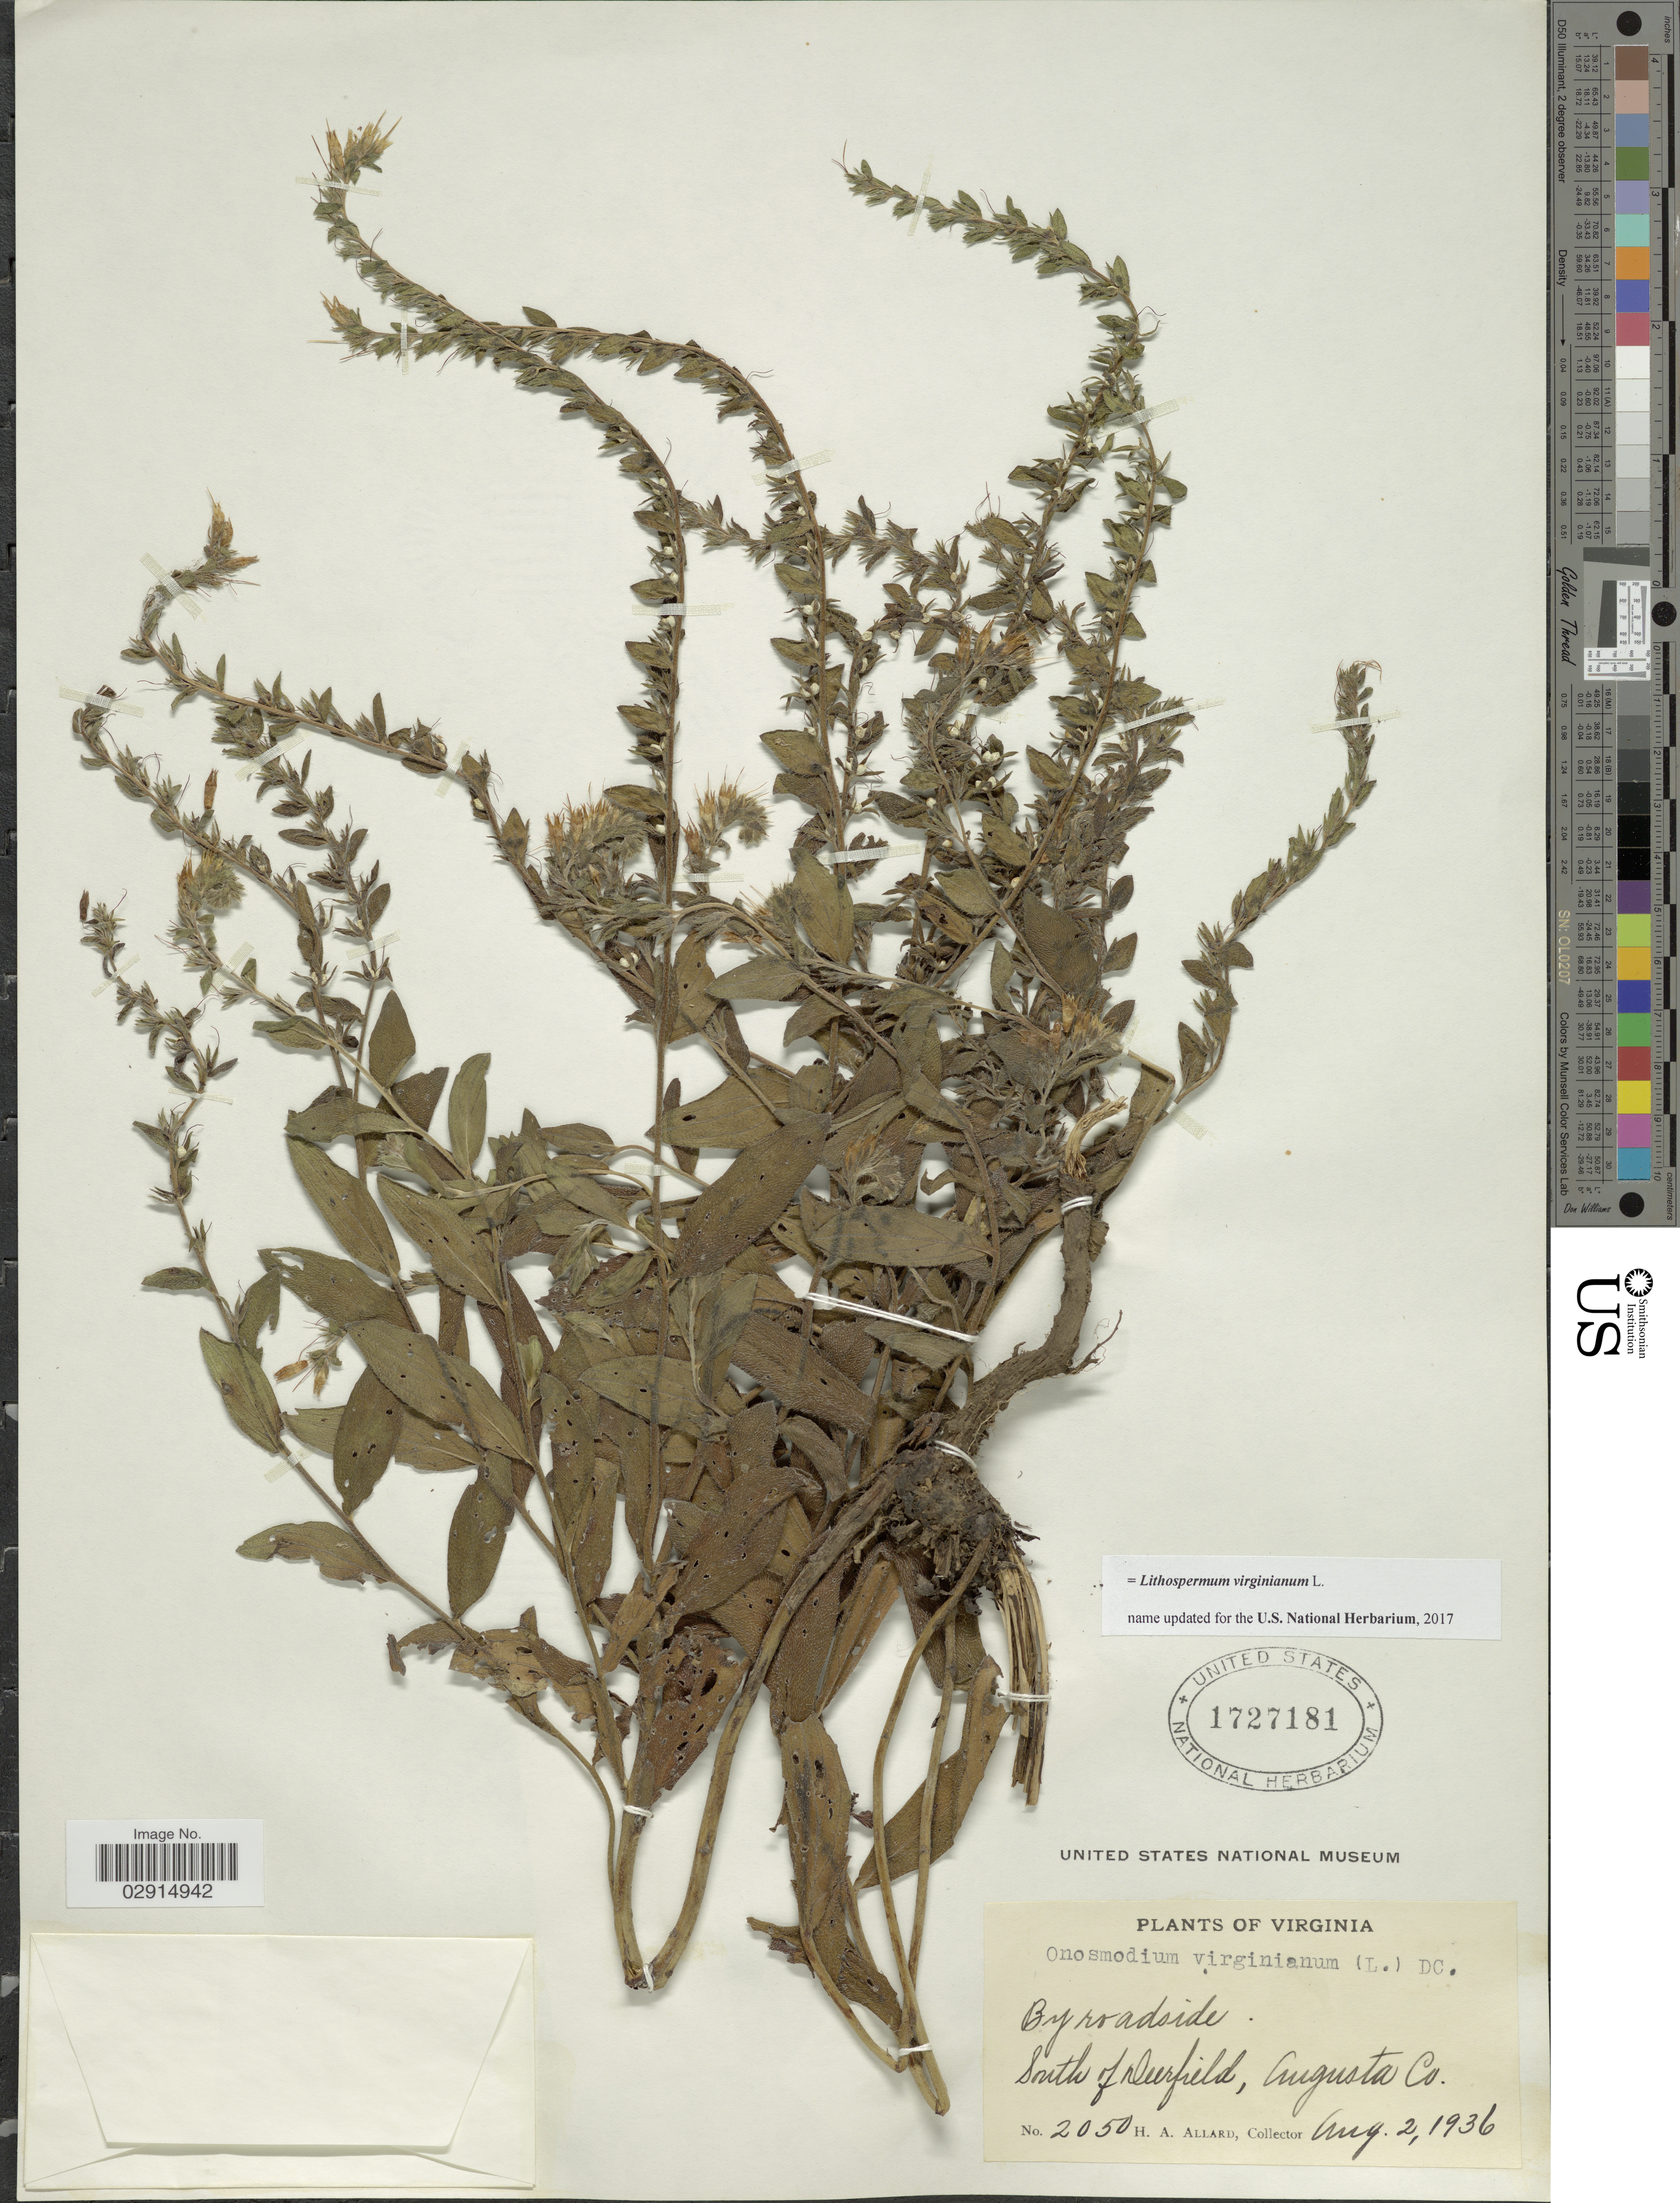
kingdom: Plantae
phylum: Tracheophyta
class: Magnoliopsida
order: Boraginales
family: Boraginaceae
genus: Lithospermum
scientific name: Lithospermum virginianum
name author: L.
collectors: H. A. Allard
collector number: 2050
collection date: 1936-08-02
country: United States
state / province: Virginia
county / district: Augusta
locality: South of Deerfield, Augusta Co. Virginia.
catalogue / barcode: US 1727181